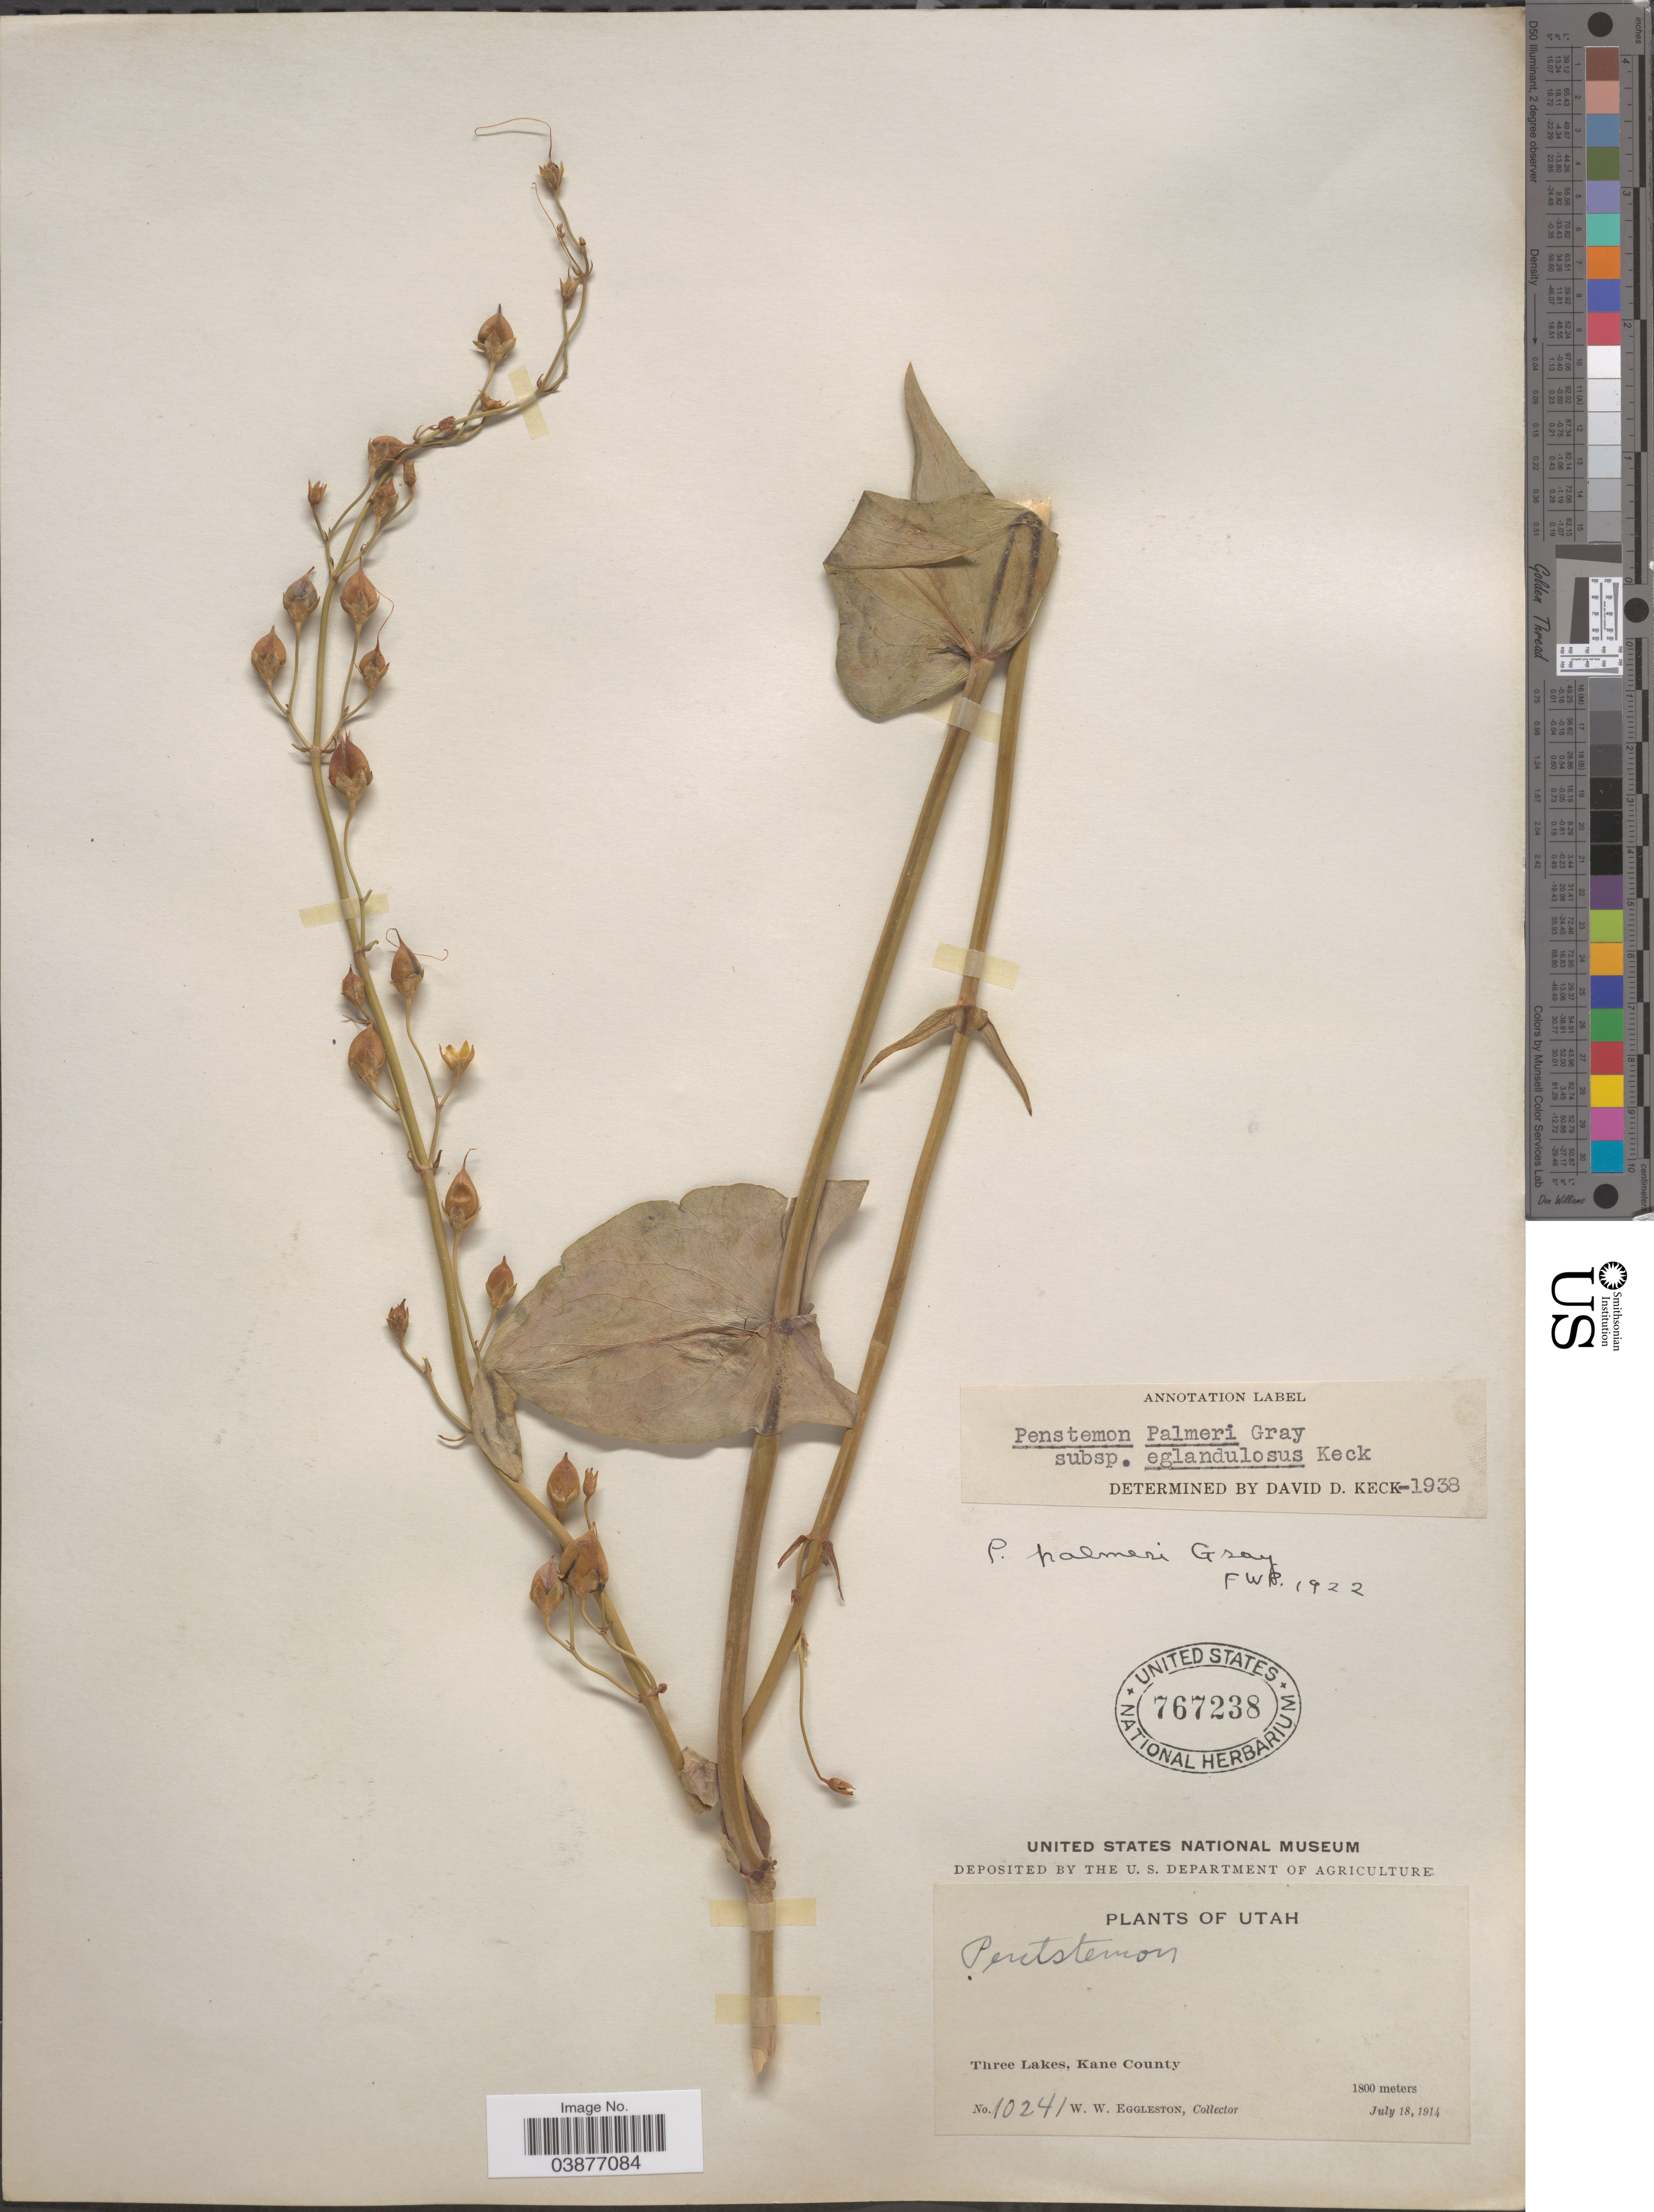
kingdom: Plantae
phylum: Tracheophyta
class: Magnoliopsida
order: Lamiales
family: Plantaginaceae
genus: Penstemon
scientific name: Penstemon palmeri subsp. eglandulosus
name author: D.D. Keck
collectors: W. W. Eggleston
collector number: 10241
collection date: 1914-07-18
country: United States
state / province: Utah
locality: Three Lakes, Kane County.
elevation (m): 1800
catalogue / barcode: US 767238